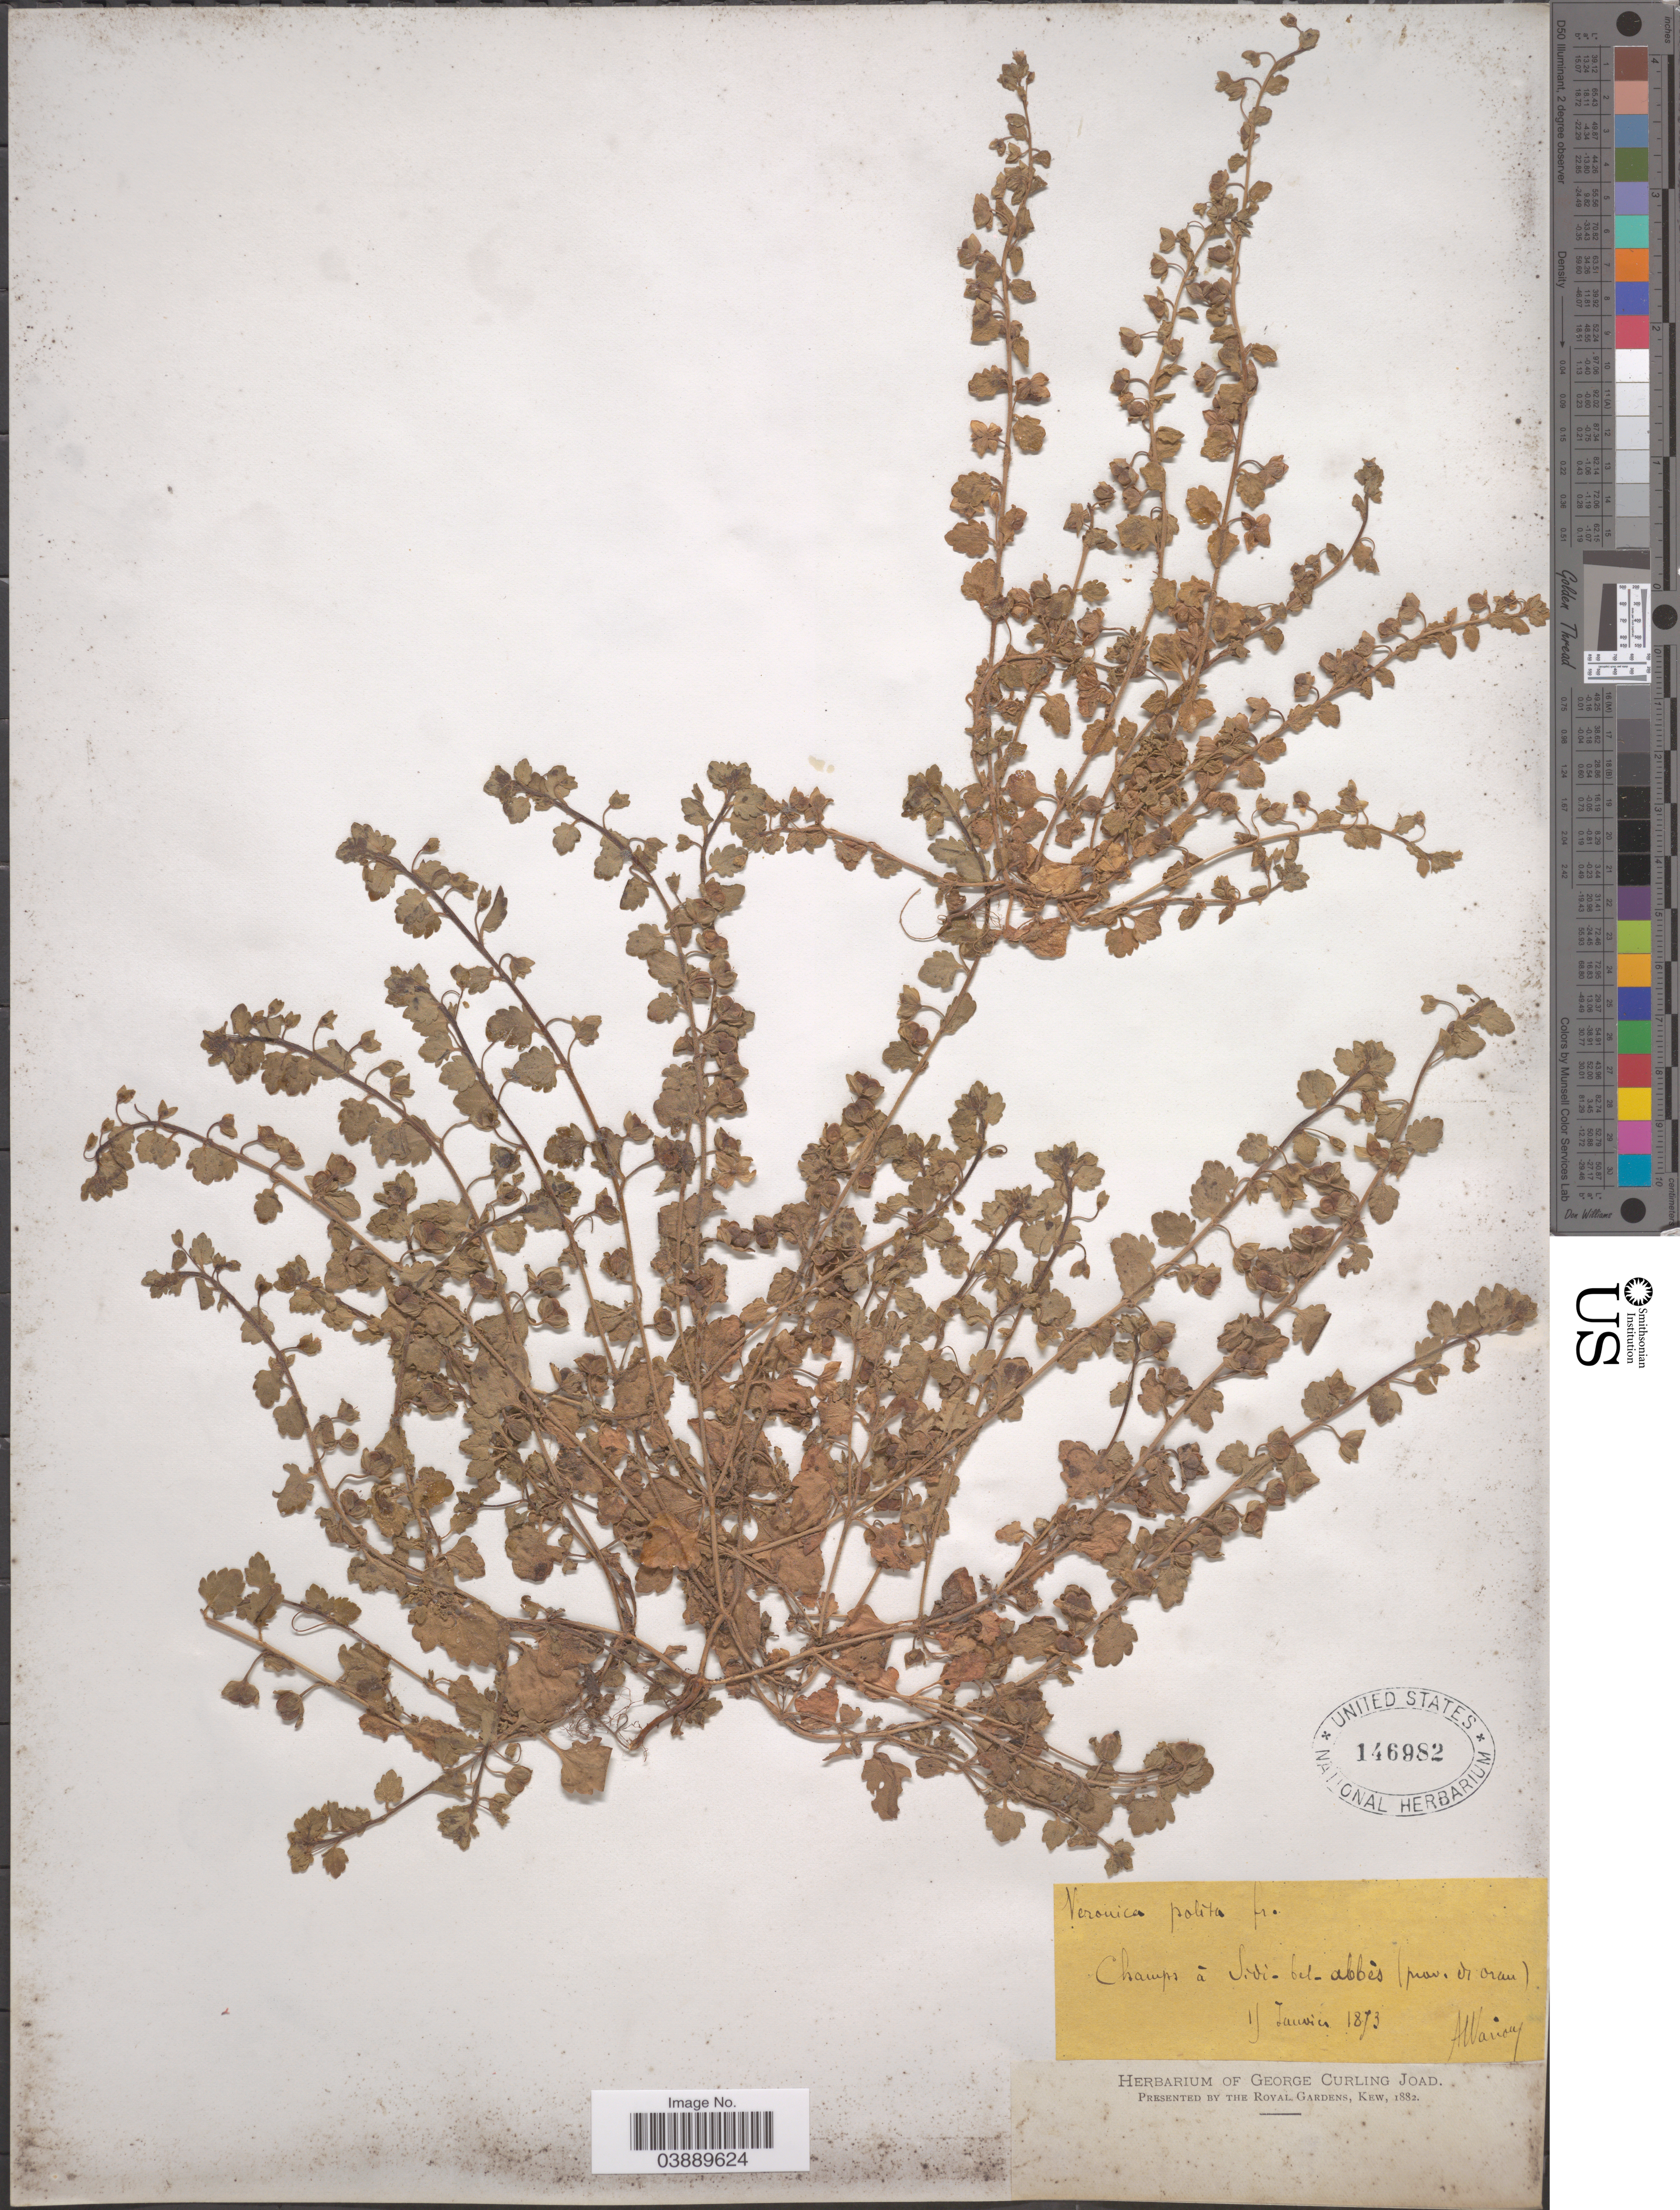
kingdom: Plantae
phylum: Tracheophyta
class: Magnoliopsida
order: Lamiales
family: Plantaginaceae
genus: Veronica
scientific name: Veronica polita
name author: Fr.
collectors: A. Warion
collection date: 1873-01-15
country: Algeria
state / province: Oran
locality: Champs á Sidi-bel-abbès (prov. di Oran).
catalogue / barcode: US 146982